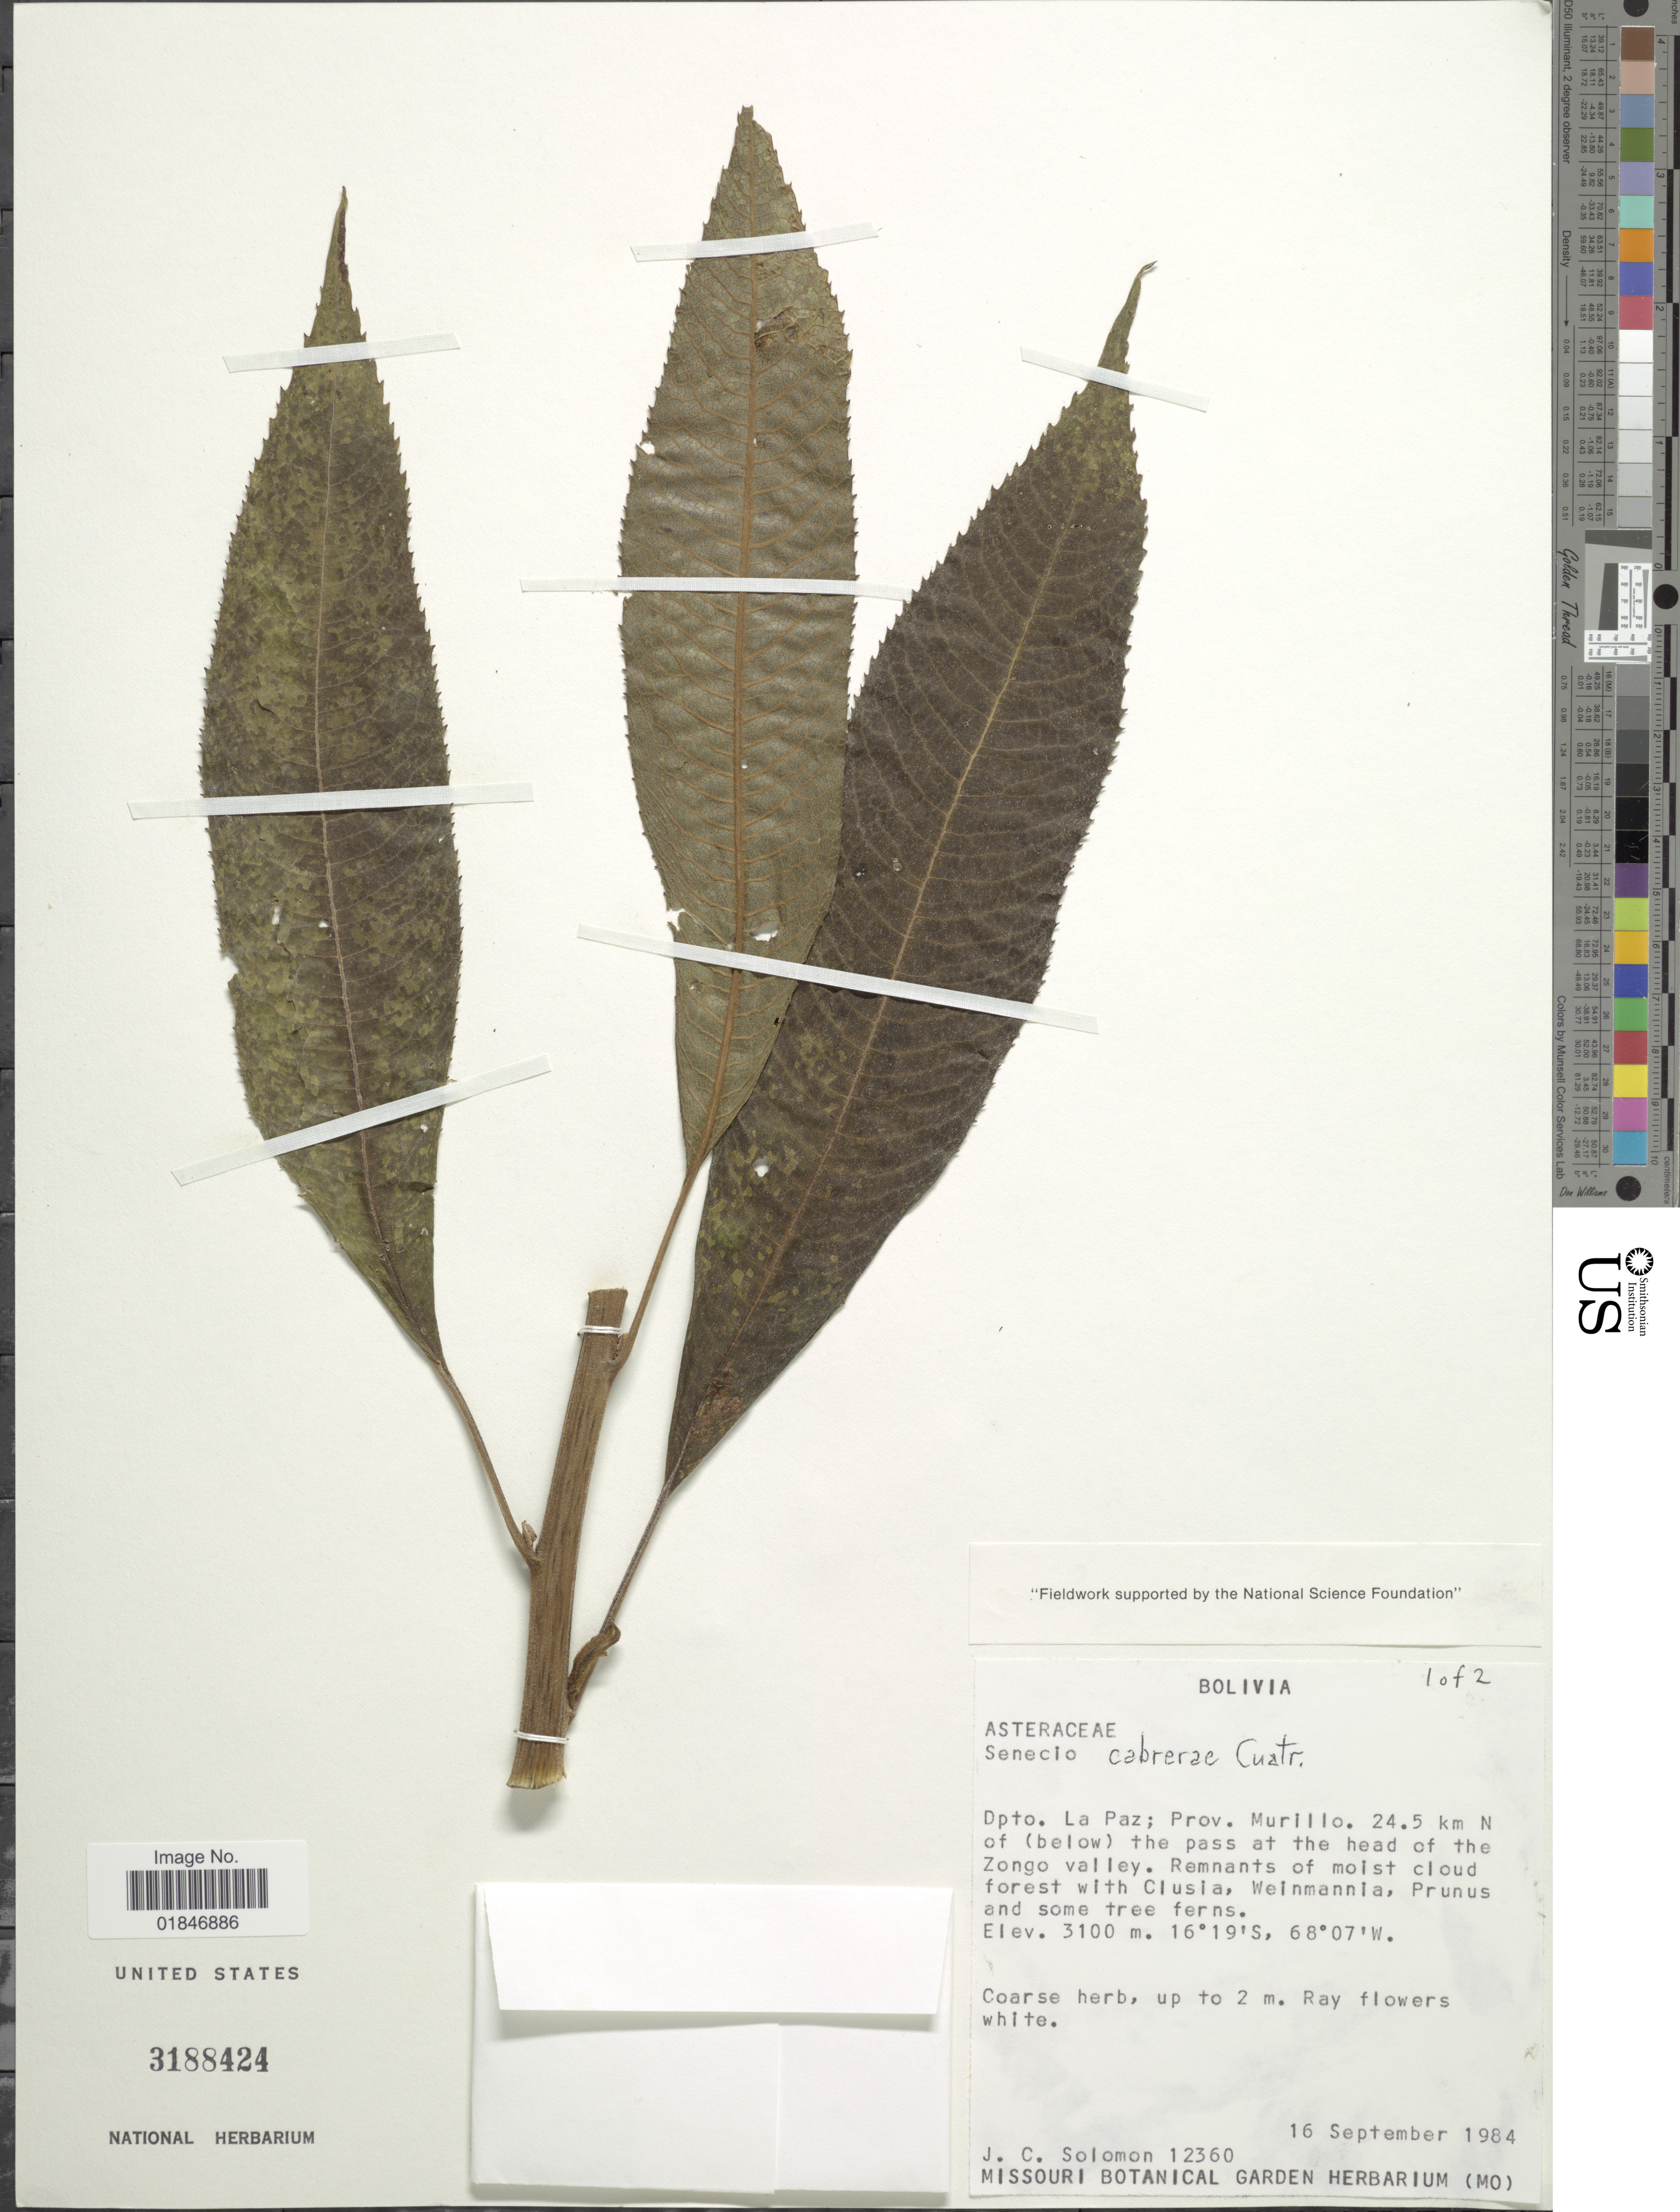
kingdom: Plantae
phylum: Tracheophyta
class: Magnoliopsida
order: Asterales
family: Asteraceae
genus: Dendrophorbium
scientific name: Dendrophorbium cabrerae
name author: (Cuatrec.) C. Jeffrey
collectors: J. C. Solomon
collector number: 12360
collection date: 1984-09-16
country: Bolivia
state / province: La Paz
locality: Prov. Murillo. 24.5 km N of Below the pass at the head of the Zongo Valley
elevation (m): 3100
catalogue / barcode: US 3188424